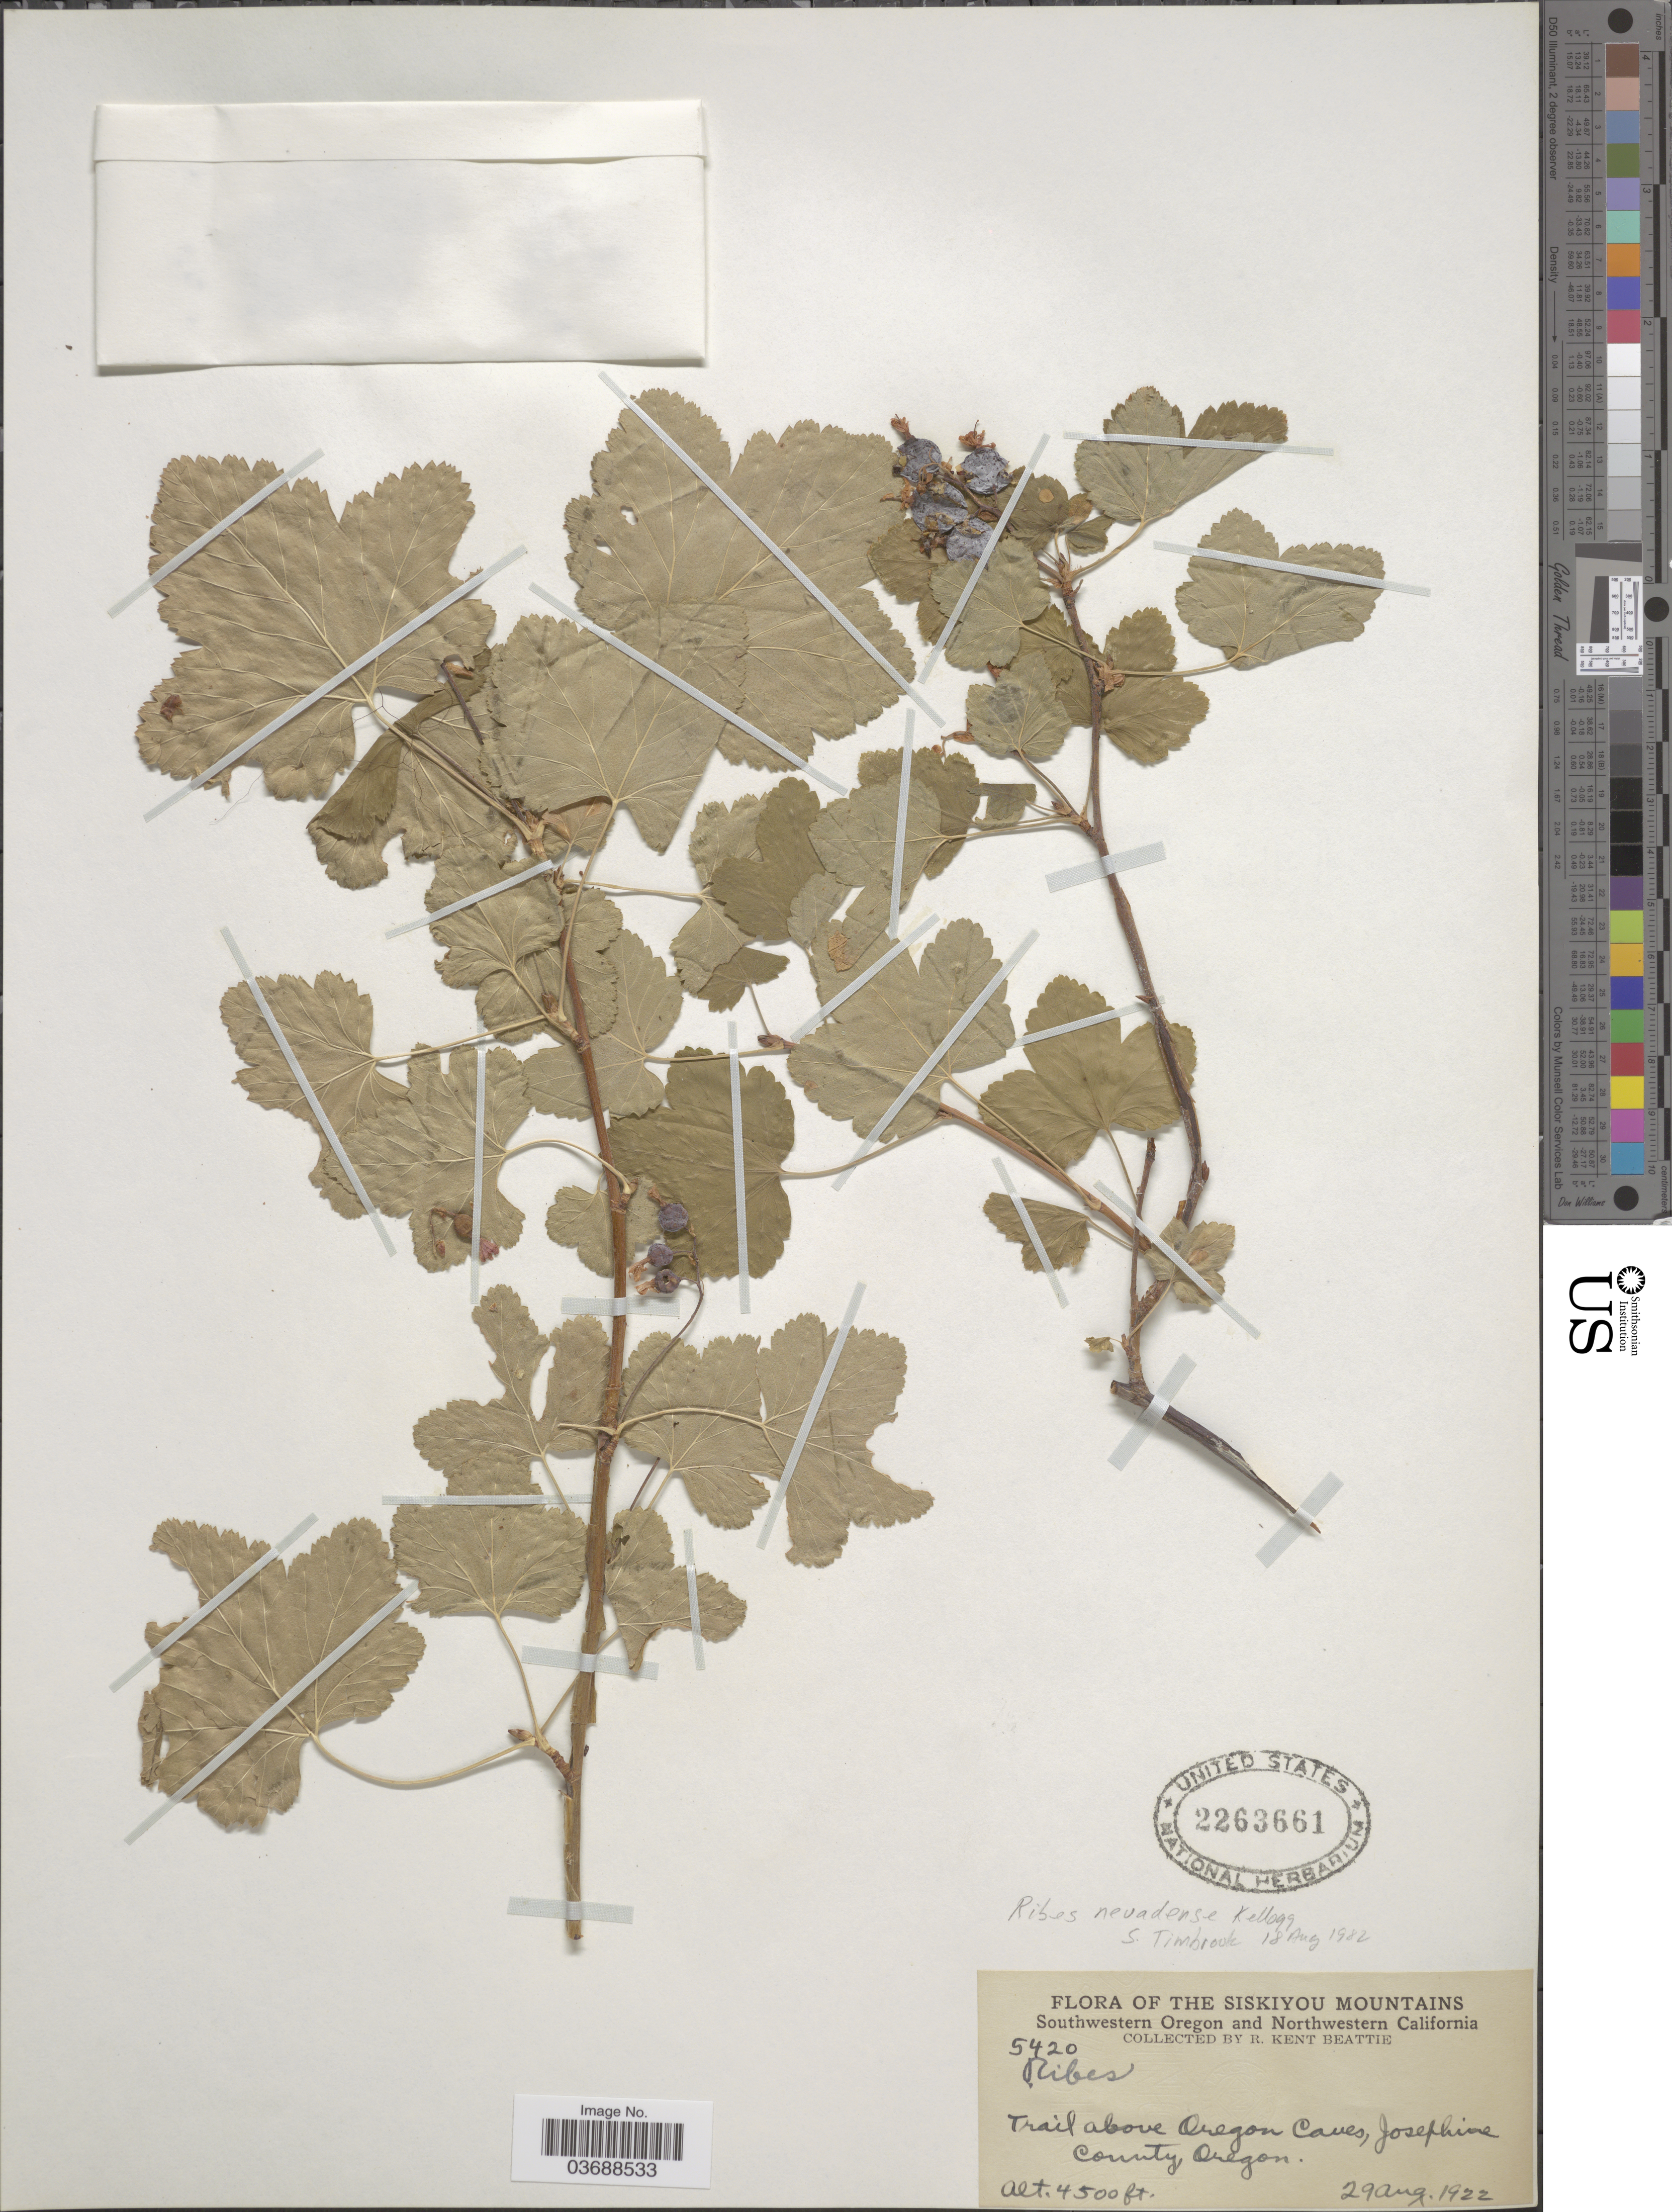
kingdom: Plantae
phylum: Tracheophyta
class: Magnoliopsida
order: Saxifragales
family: Grossulariaceae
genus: Ribes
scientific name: Ribes nevadense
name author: Kellogg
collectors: R. K. Beattie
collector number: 5420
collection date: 1922-08-29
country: United States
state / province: Oregon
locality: The Siskiyou Mountains. Southwestern Oregon. Trail above Oregon Caves, Josephine County.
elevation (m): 1372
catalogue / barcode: US 2263661